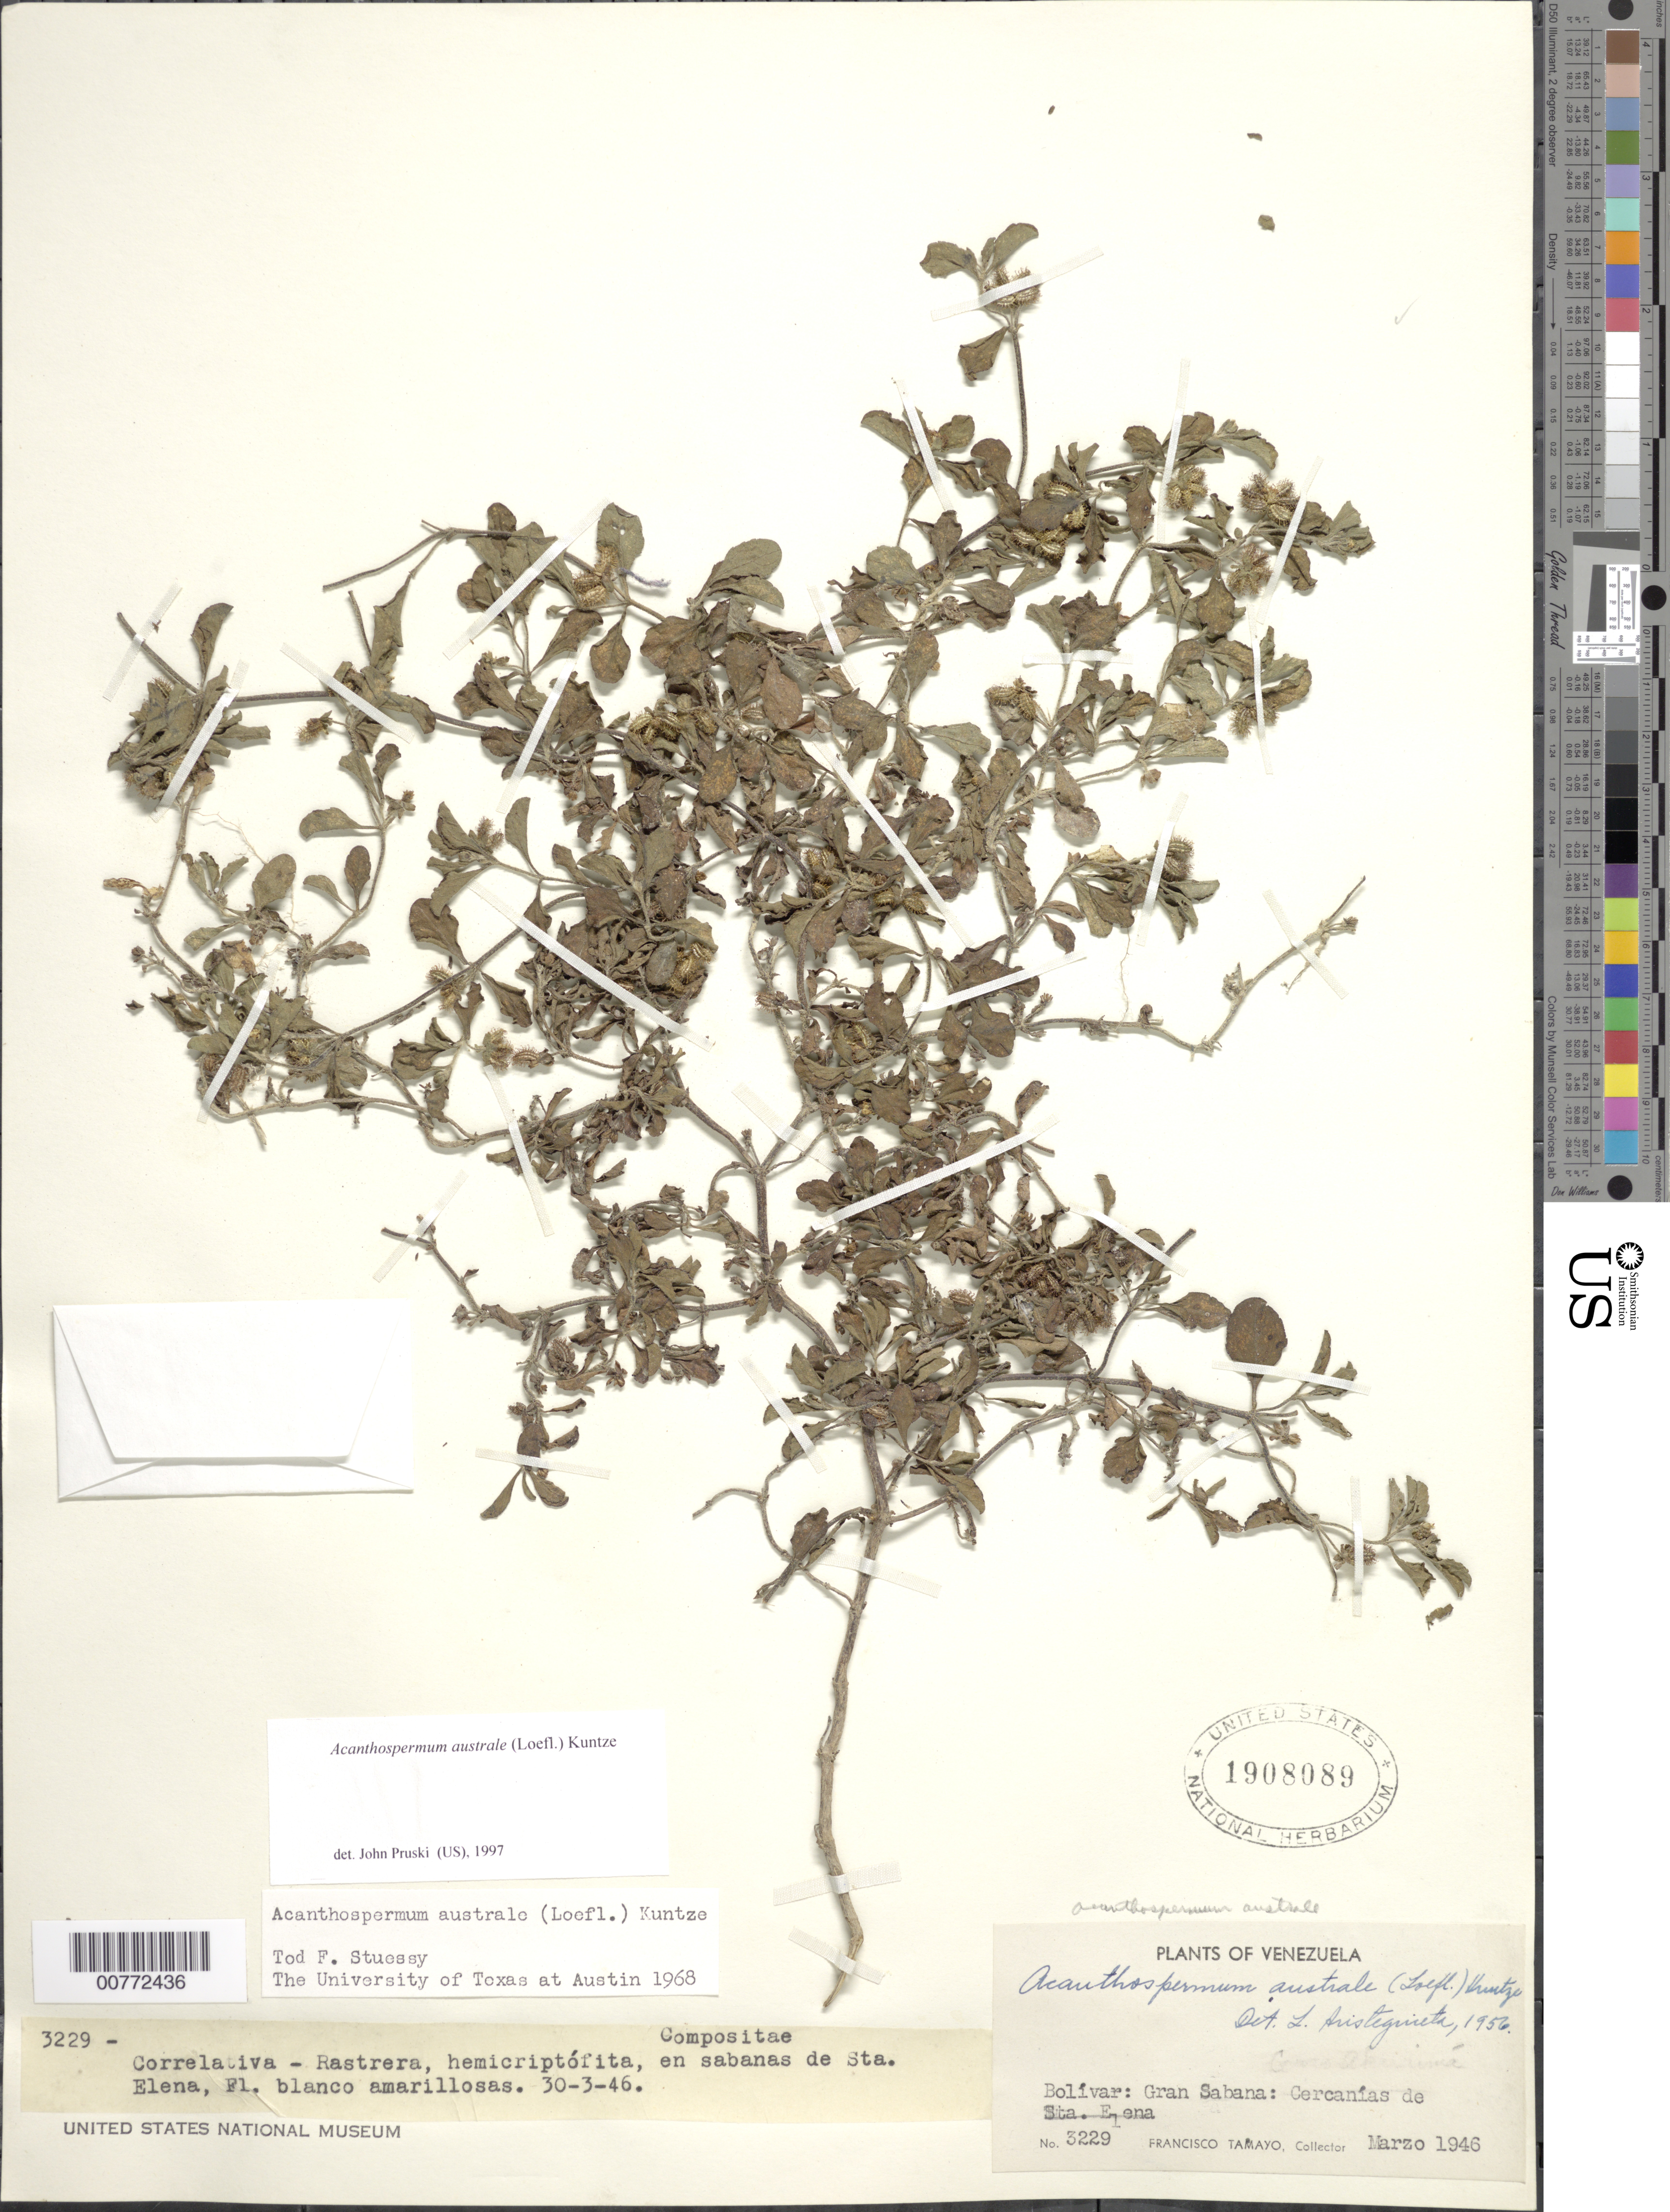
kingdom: Plantae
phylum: Tracheophyta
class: Magnoliopsida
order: Asterales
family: Asteraceae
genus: Acanthospermum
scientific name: Acanthospermum australe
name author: (Loefl.) Kuntze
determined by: Stuessy, T. F.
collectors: F. Tamayo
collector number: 3229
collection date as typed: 30-Mar-46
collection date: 1946-03-30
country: Venezuela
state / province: Bolívar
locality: Gran Sabana, Sta. Elena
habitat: Correlativa- rastrera, hemicriptofita, en sabanas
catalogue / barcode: US 1908089